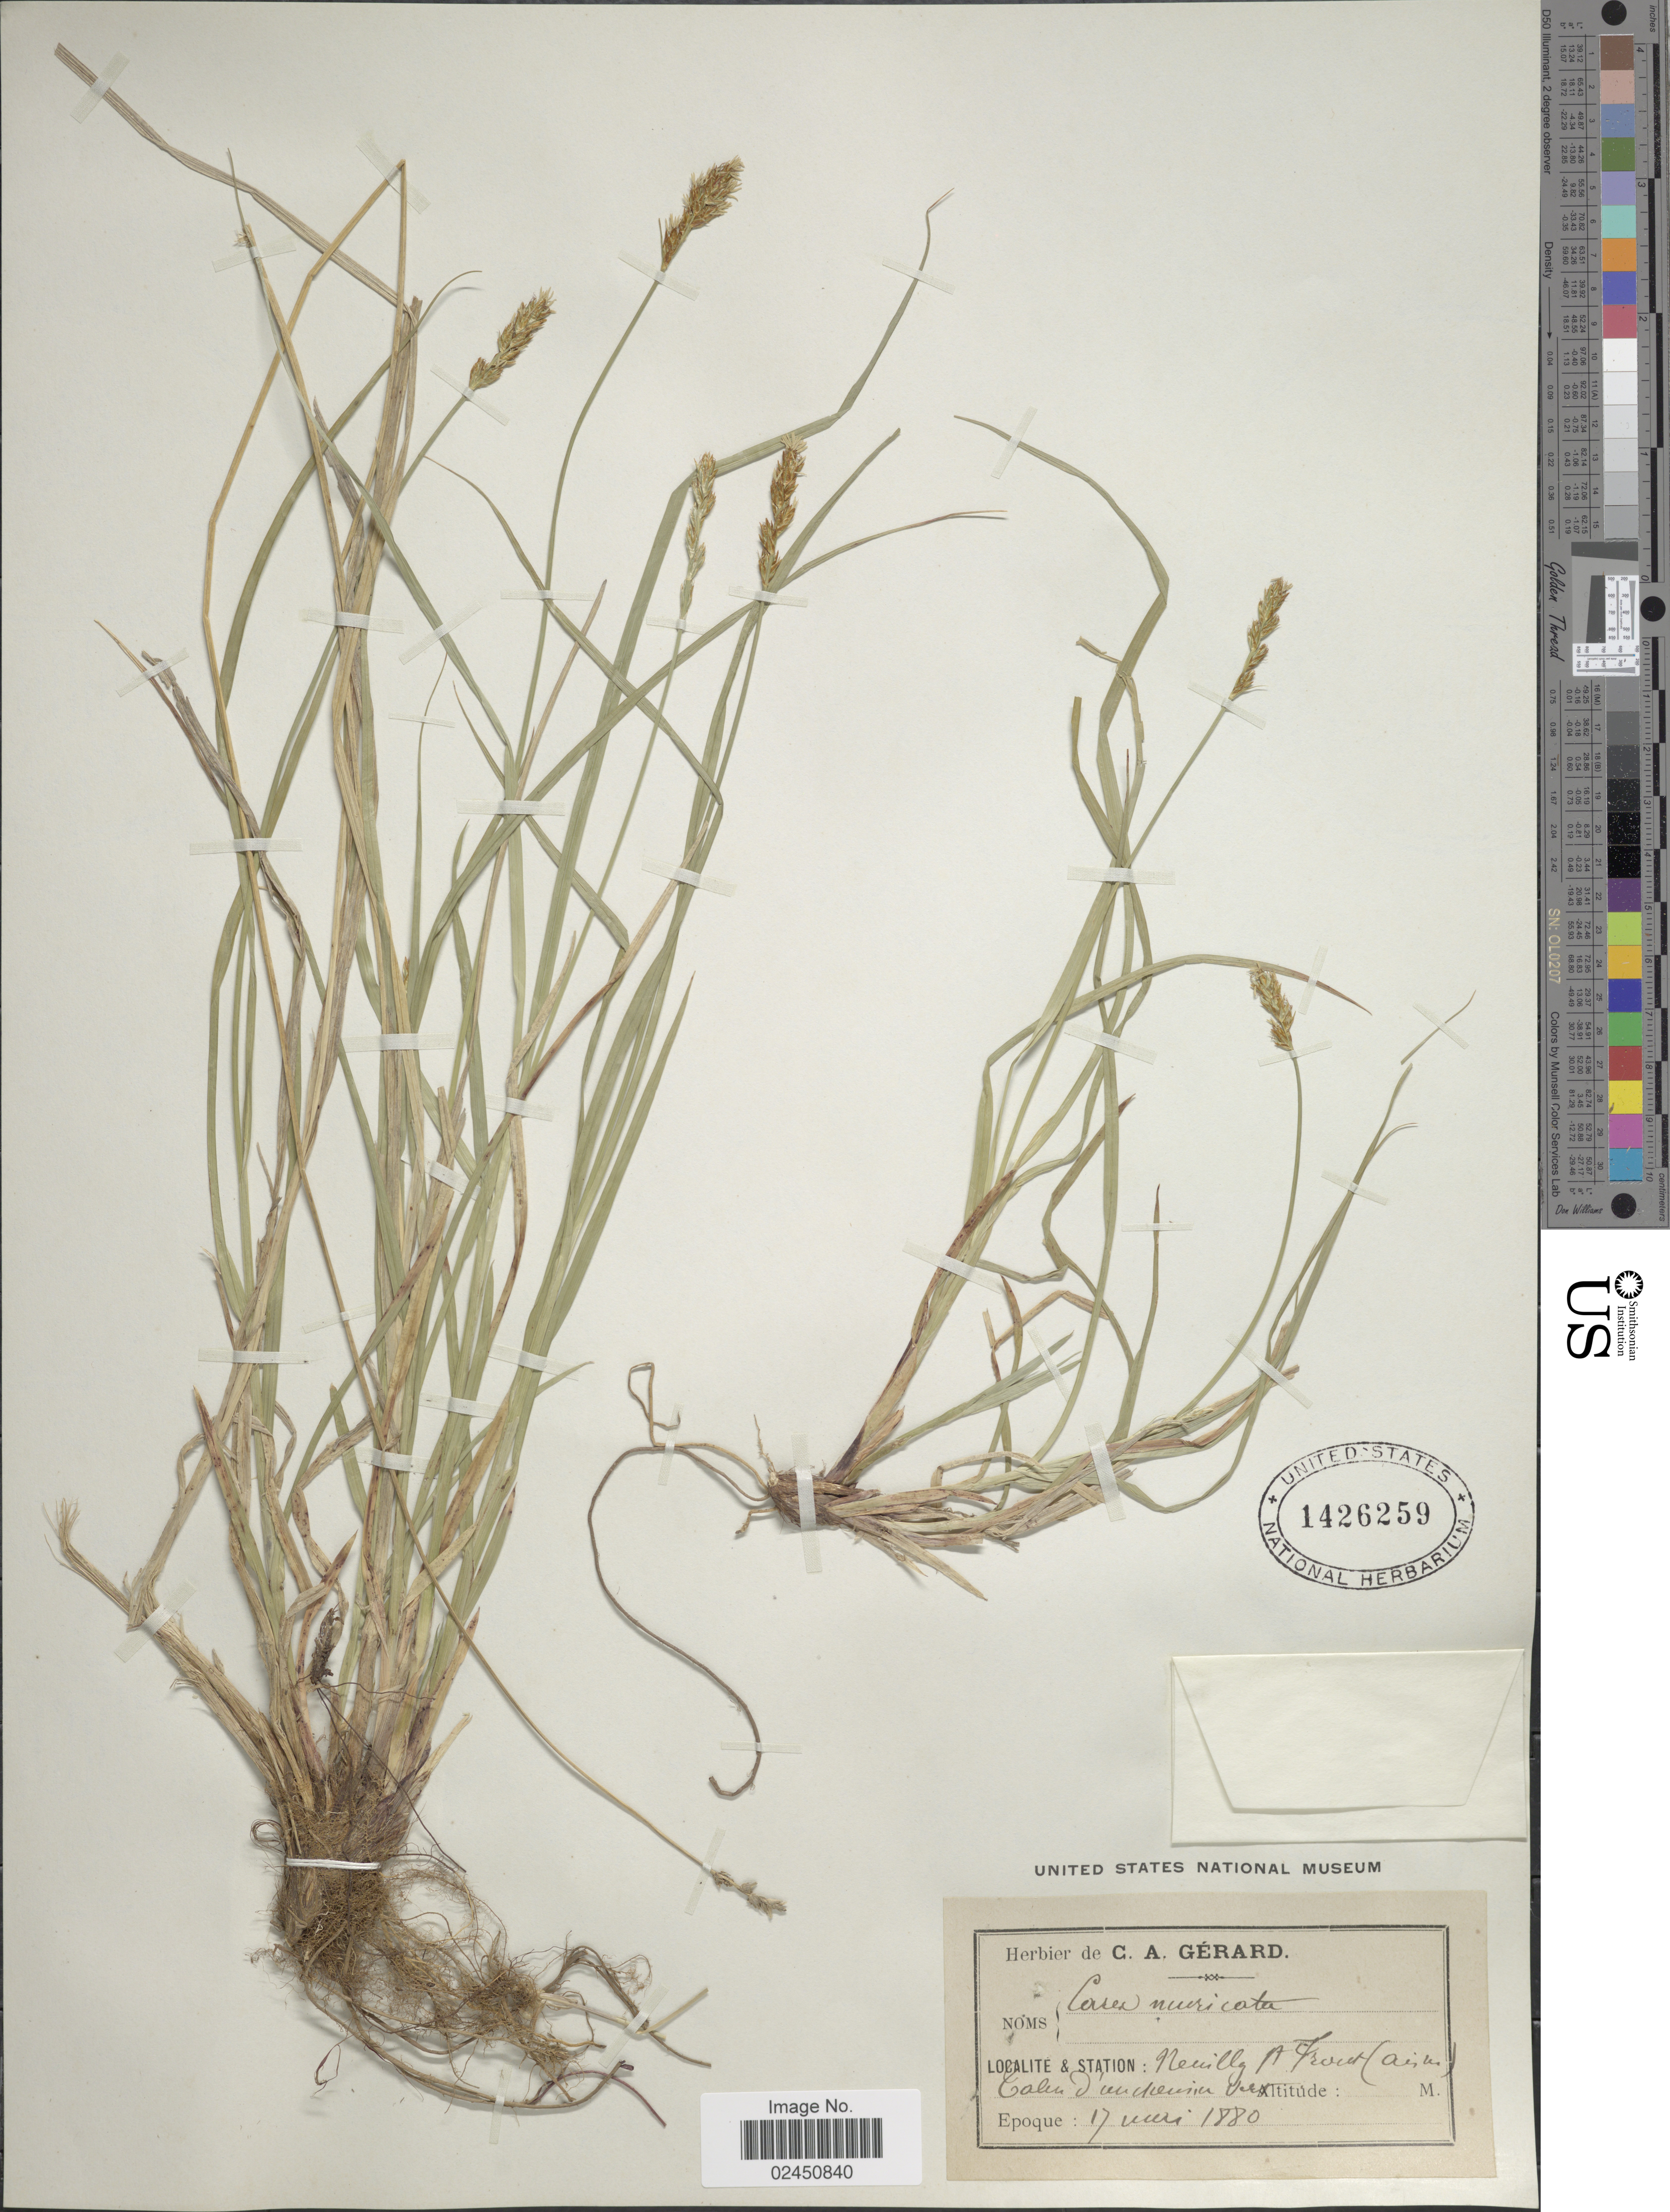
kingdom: Plantae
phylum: Tracheophyta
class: Liliopsida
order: Poales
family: Cyperaceae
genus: Carex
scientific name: Carex muricata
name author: L.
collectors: Ex herb. de C. A. Gérard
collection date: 1880-05-17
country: France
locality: Nemilly A Front (Aime) [interpreted]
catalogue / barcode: US 1426259